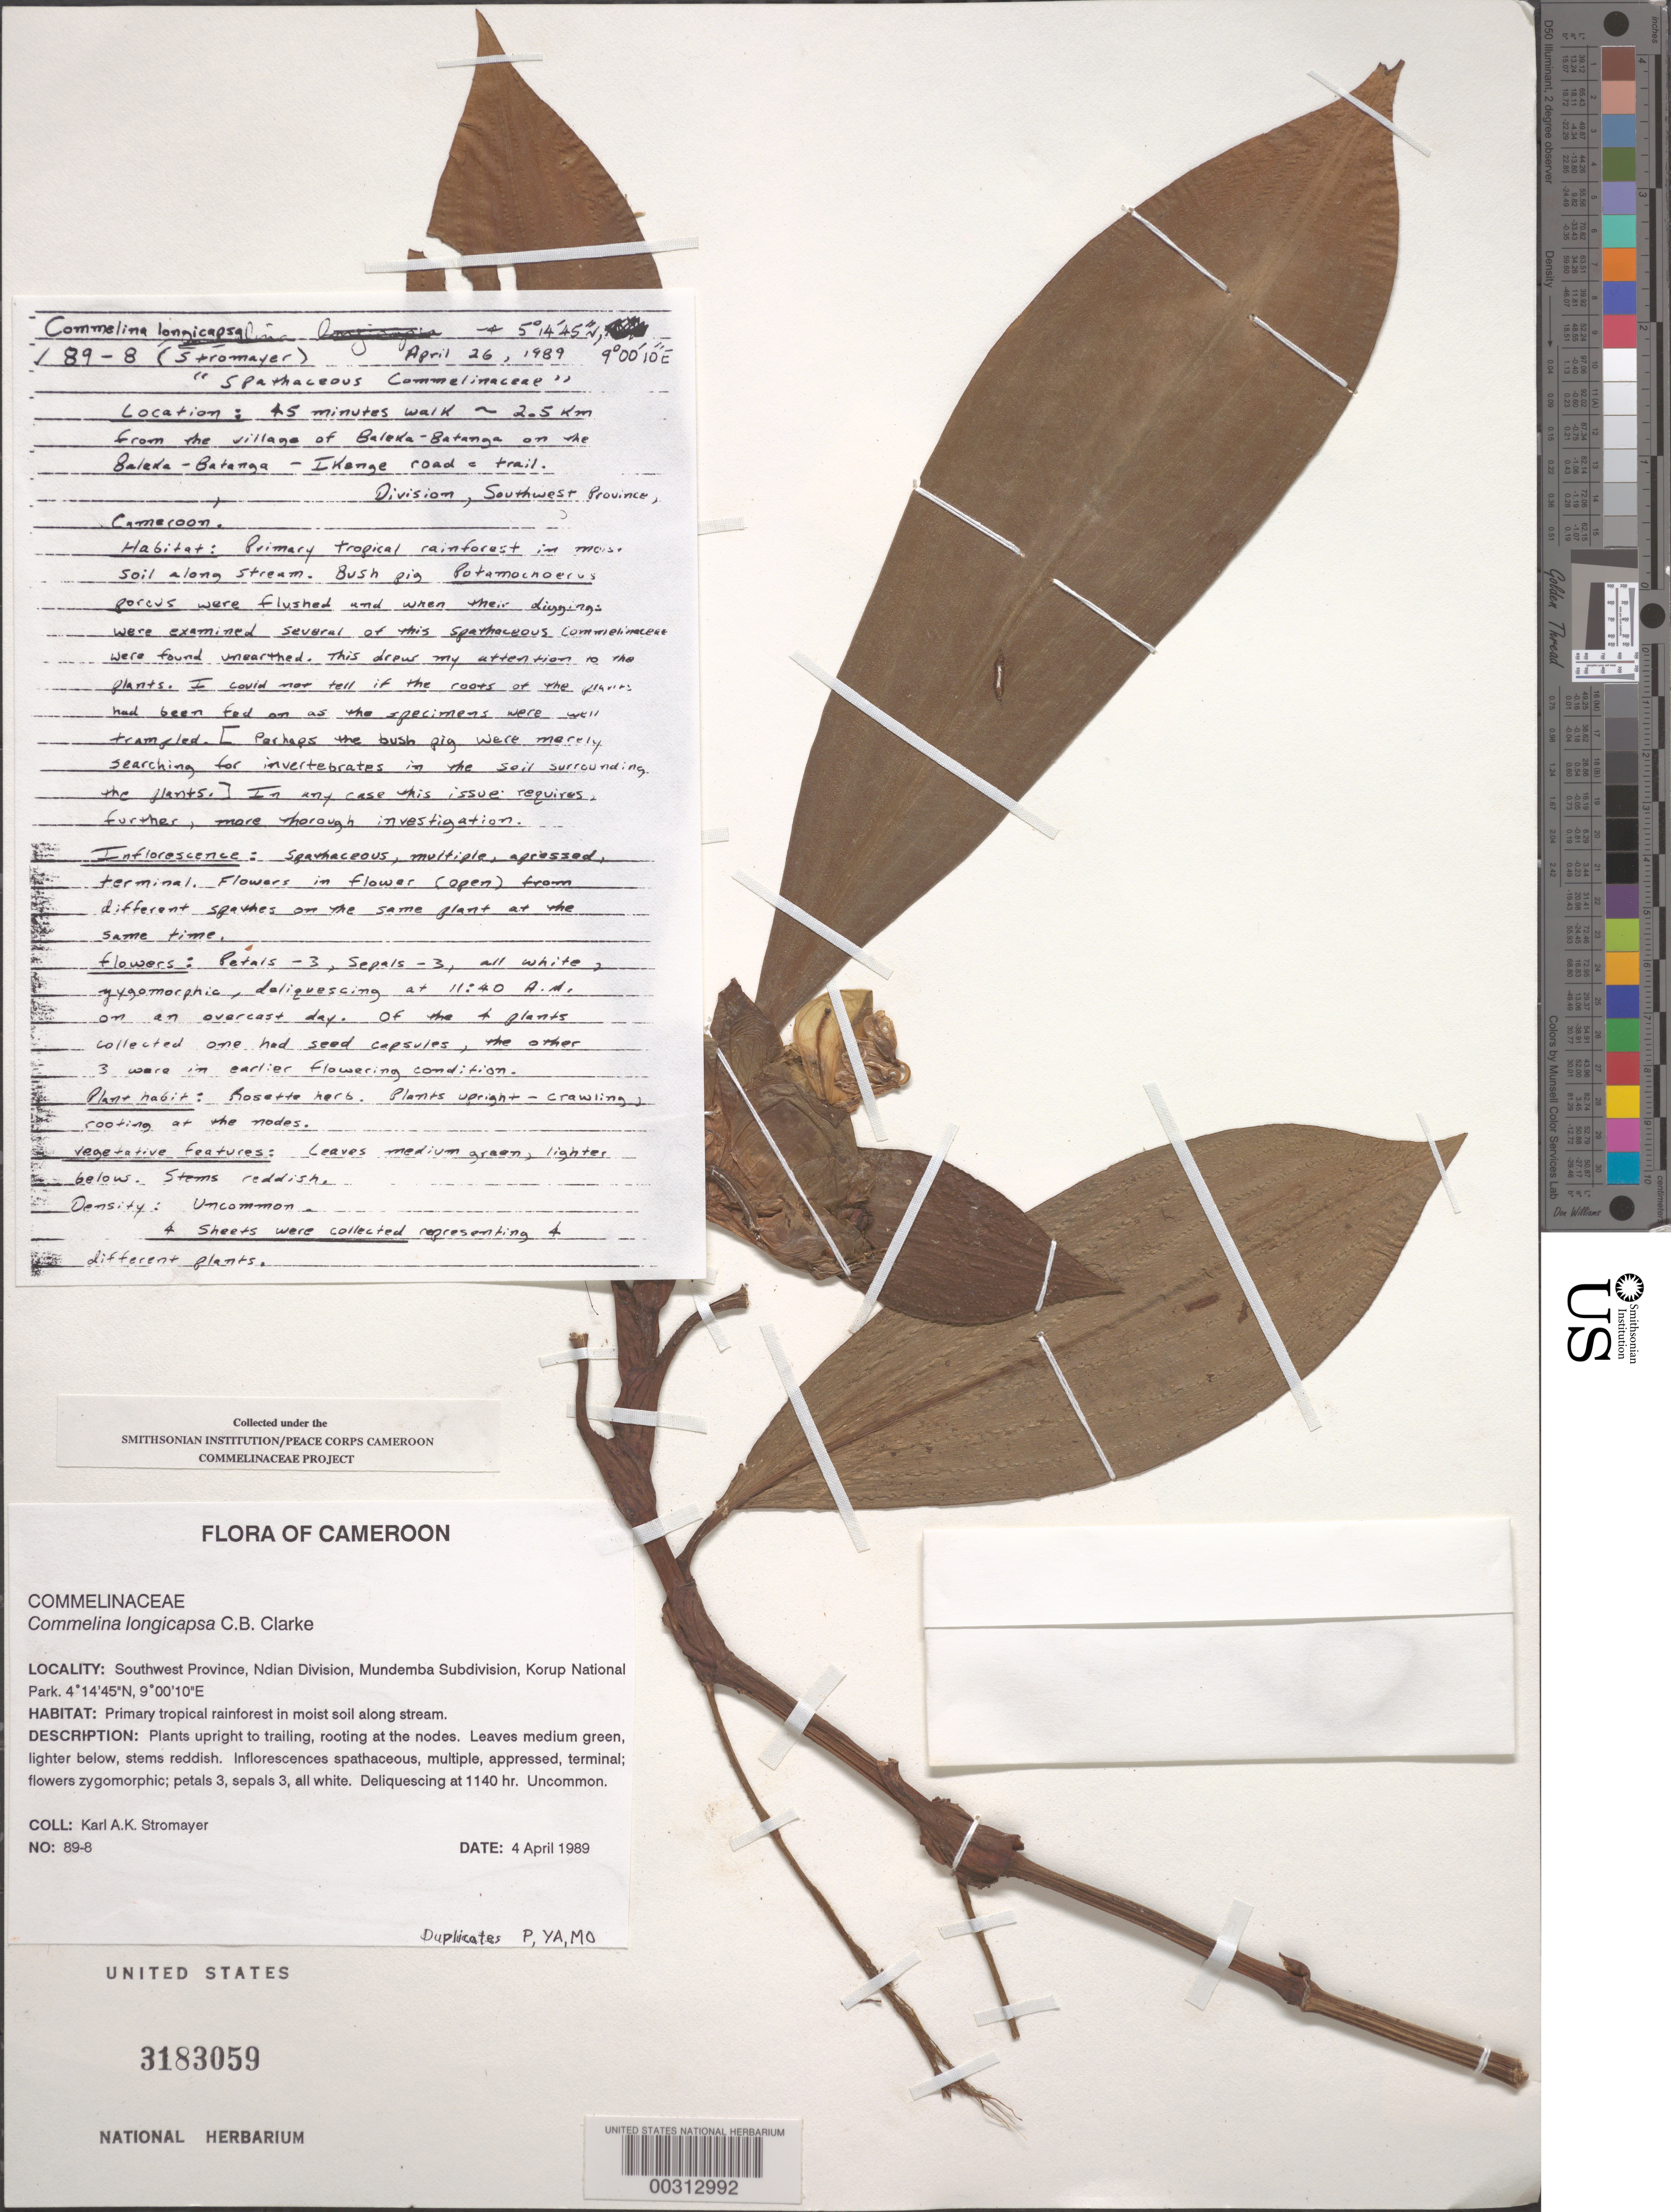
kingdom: Plantae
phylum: Tracheophyta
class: Liliopsida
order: Commelinales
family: Commelinaceae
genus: Commelina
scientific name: Commelina longicapsa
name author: C.B. Clarke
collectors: K. A. Stromayer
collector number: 89-8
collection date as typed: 04 Apr 1989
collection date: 1989-04-04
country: Cameroon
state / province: Sud-Ouest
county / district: Ndian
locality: Mundemba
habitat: Primary tropical rainforest in moist sil along stream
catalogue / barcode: US 3183059